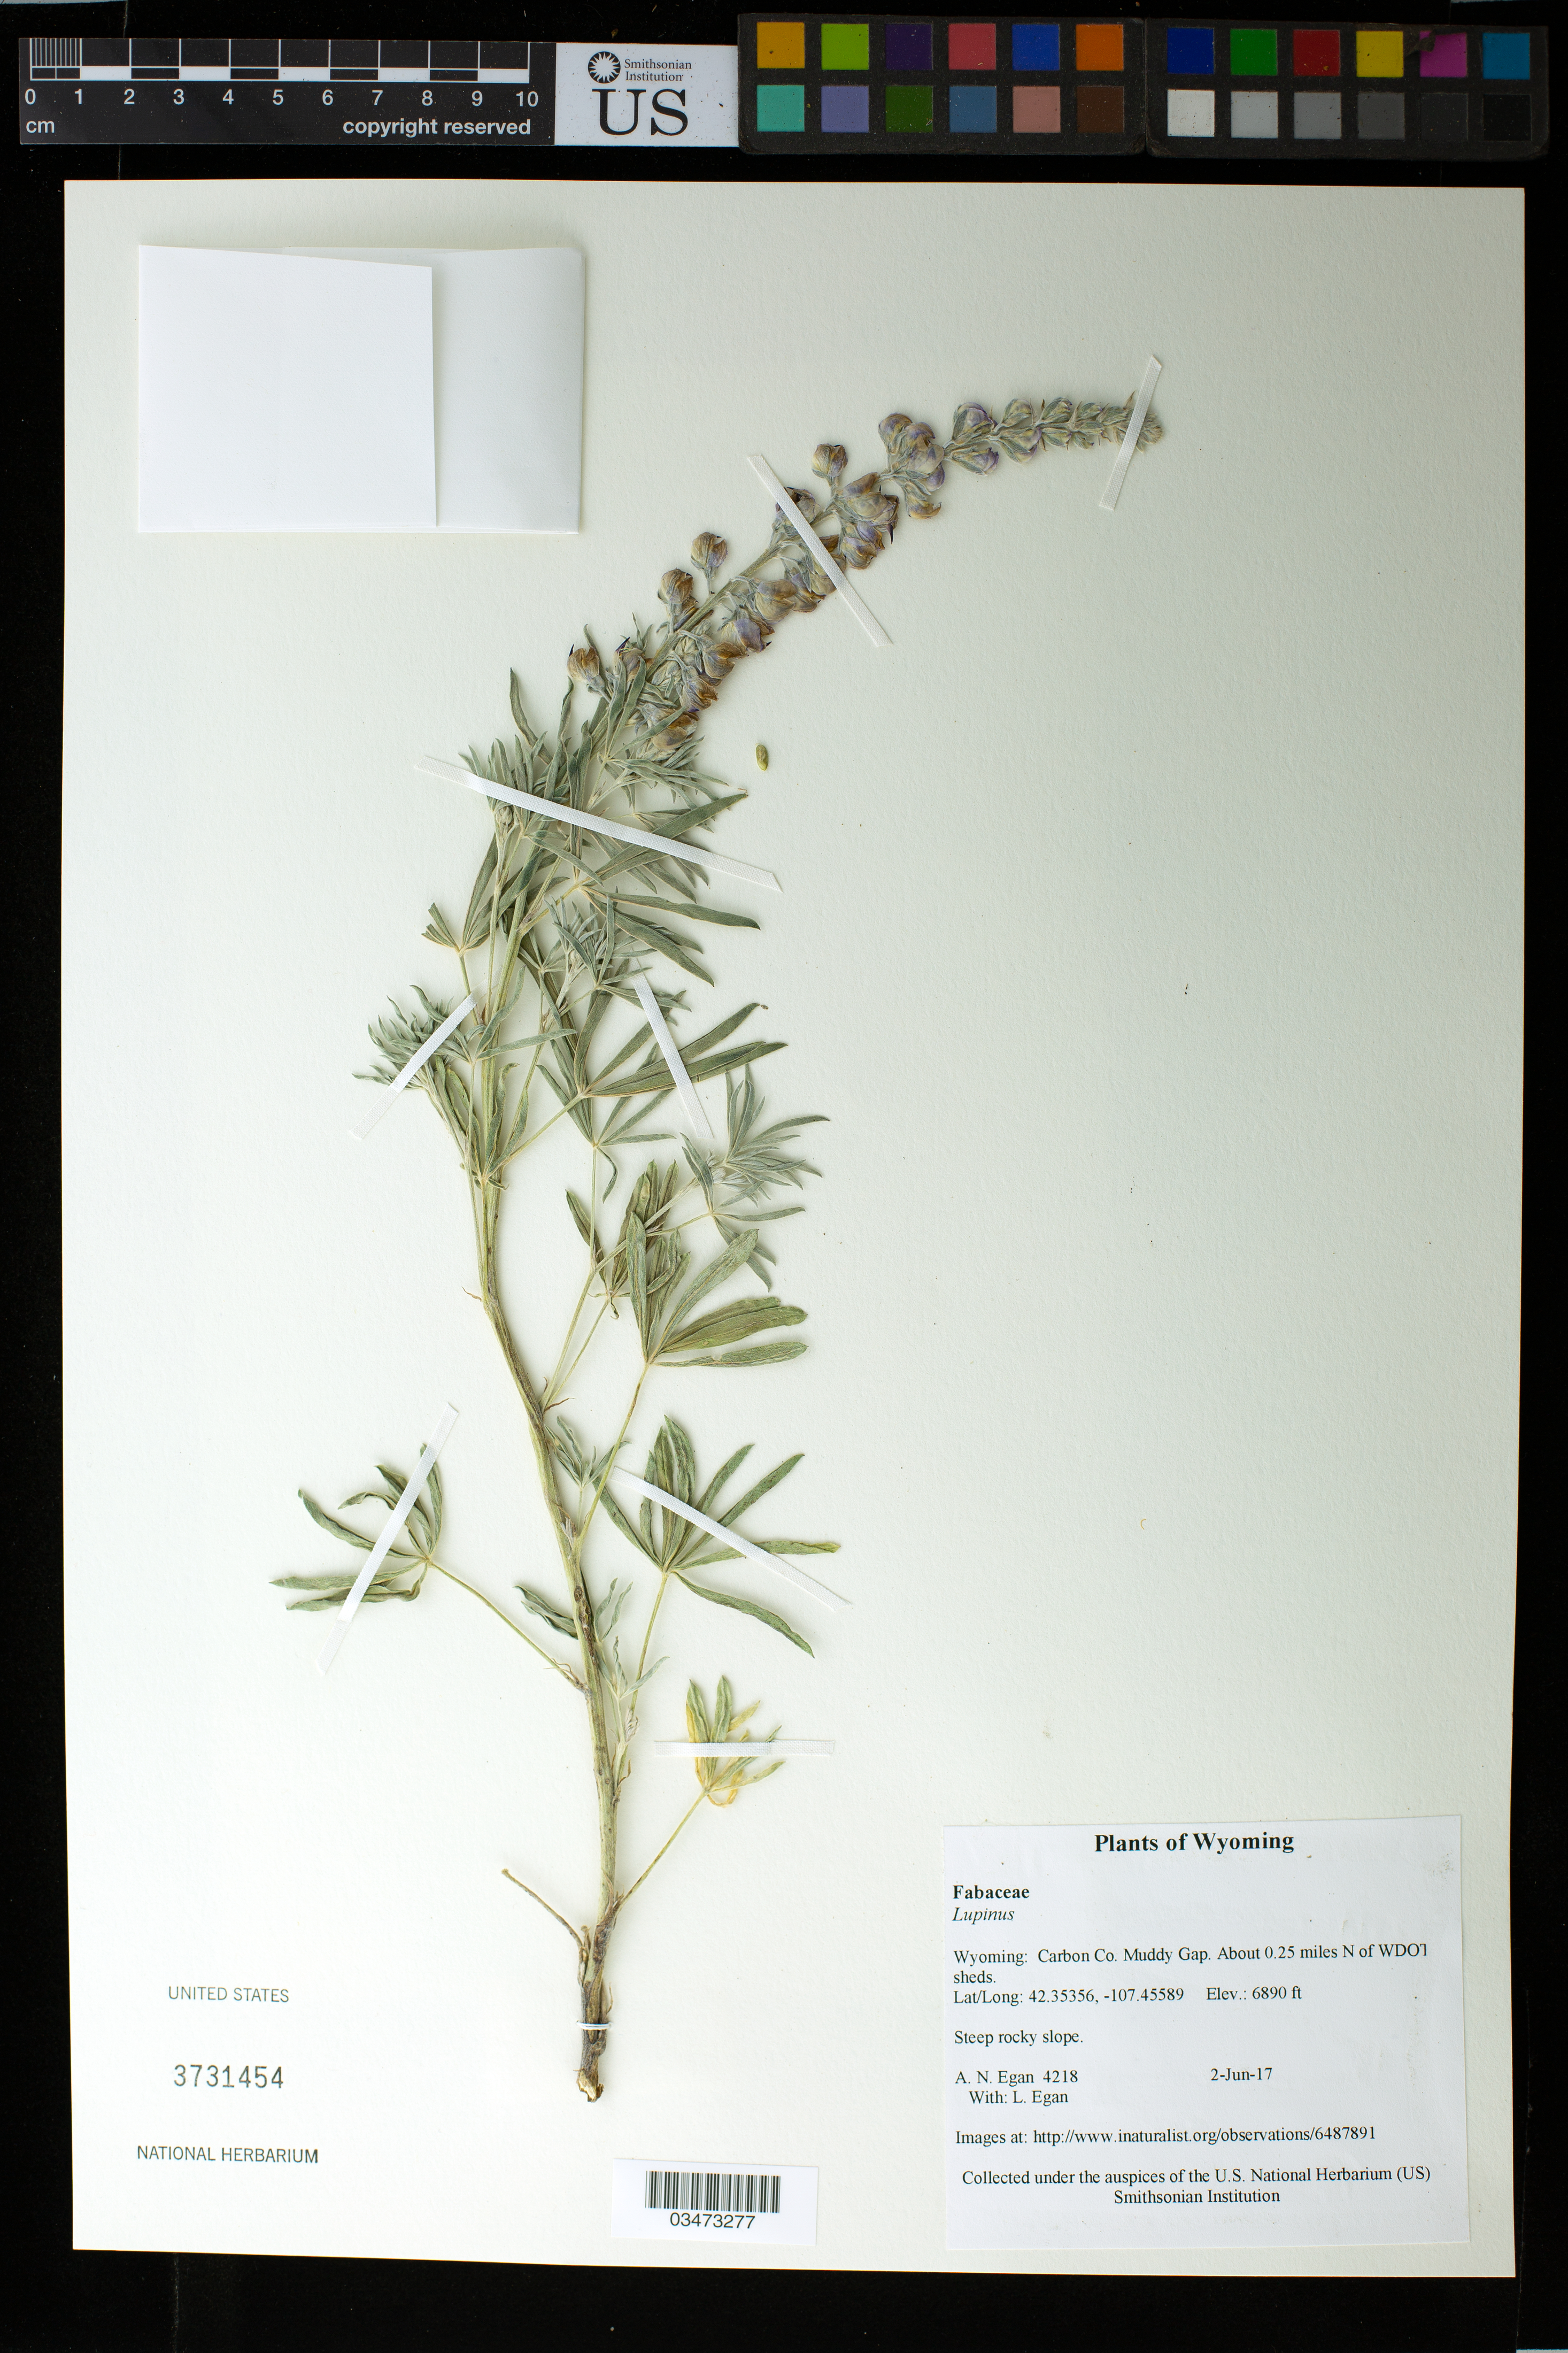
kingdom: Plantae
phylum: Tracheophyta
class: Magnoliopsida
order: Fabales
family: Fabaceae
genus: Lupinus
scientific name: Lupinus sp.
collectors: A. N. Egan & L. Egan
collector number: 4218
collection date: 2017-06-02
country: United States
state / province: Wyoming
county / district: Carbon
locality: Muddy Gap. About 0.25 miles N of WDOT sheds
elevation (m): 2100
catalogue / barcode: US 3731454